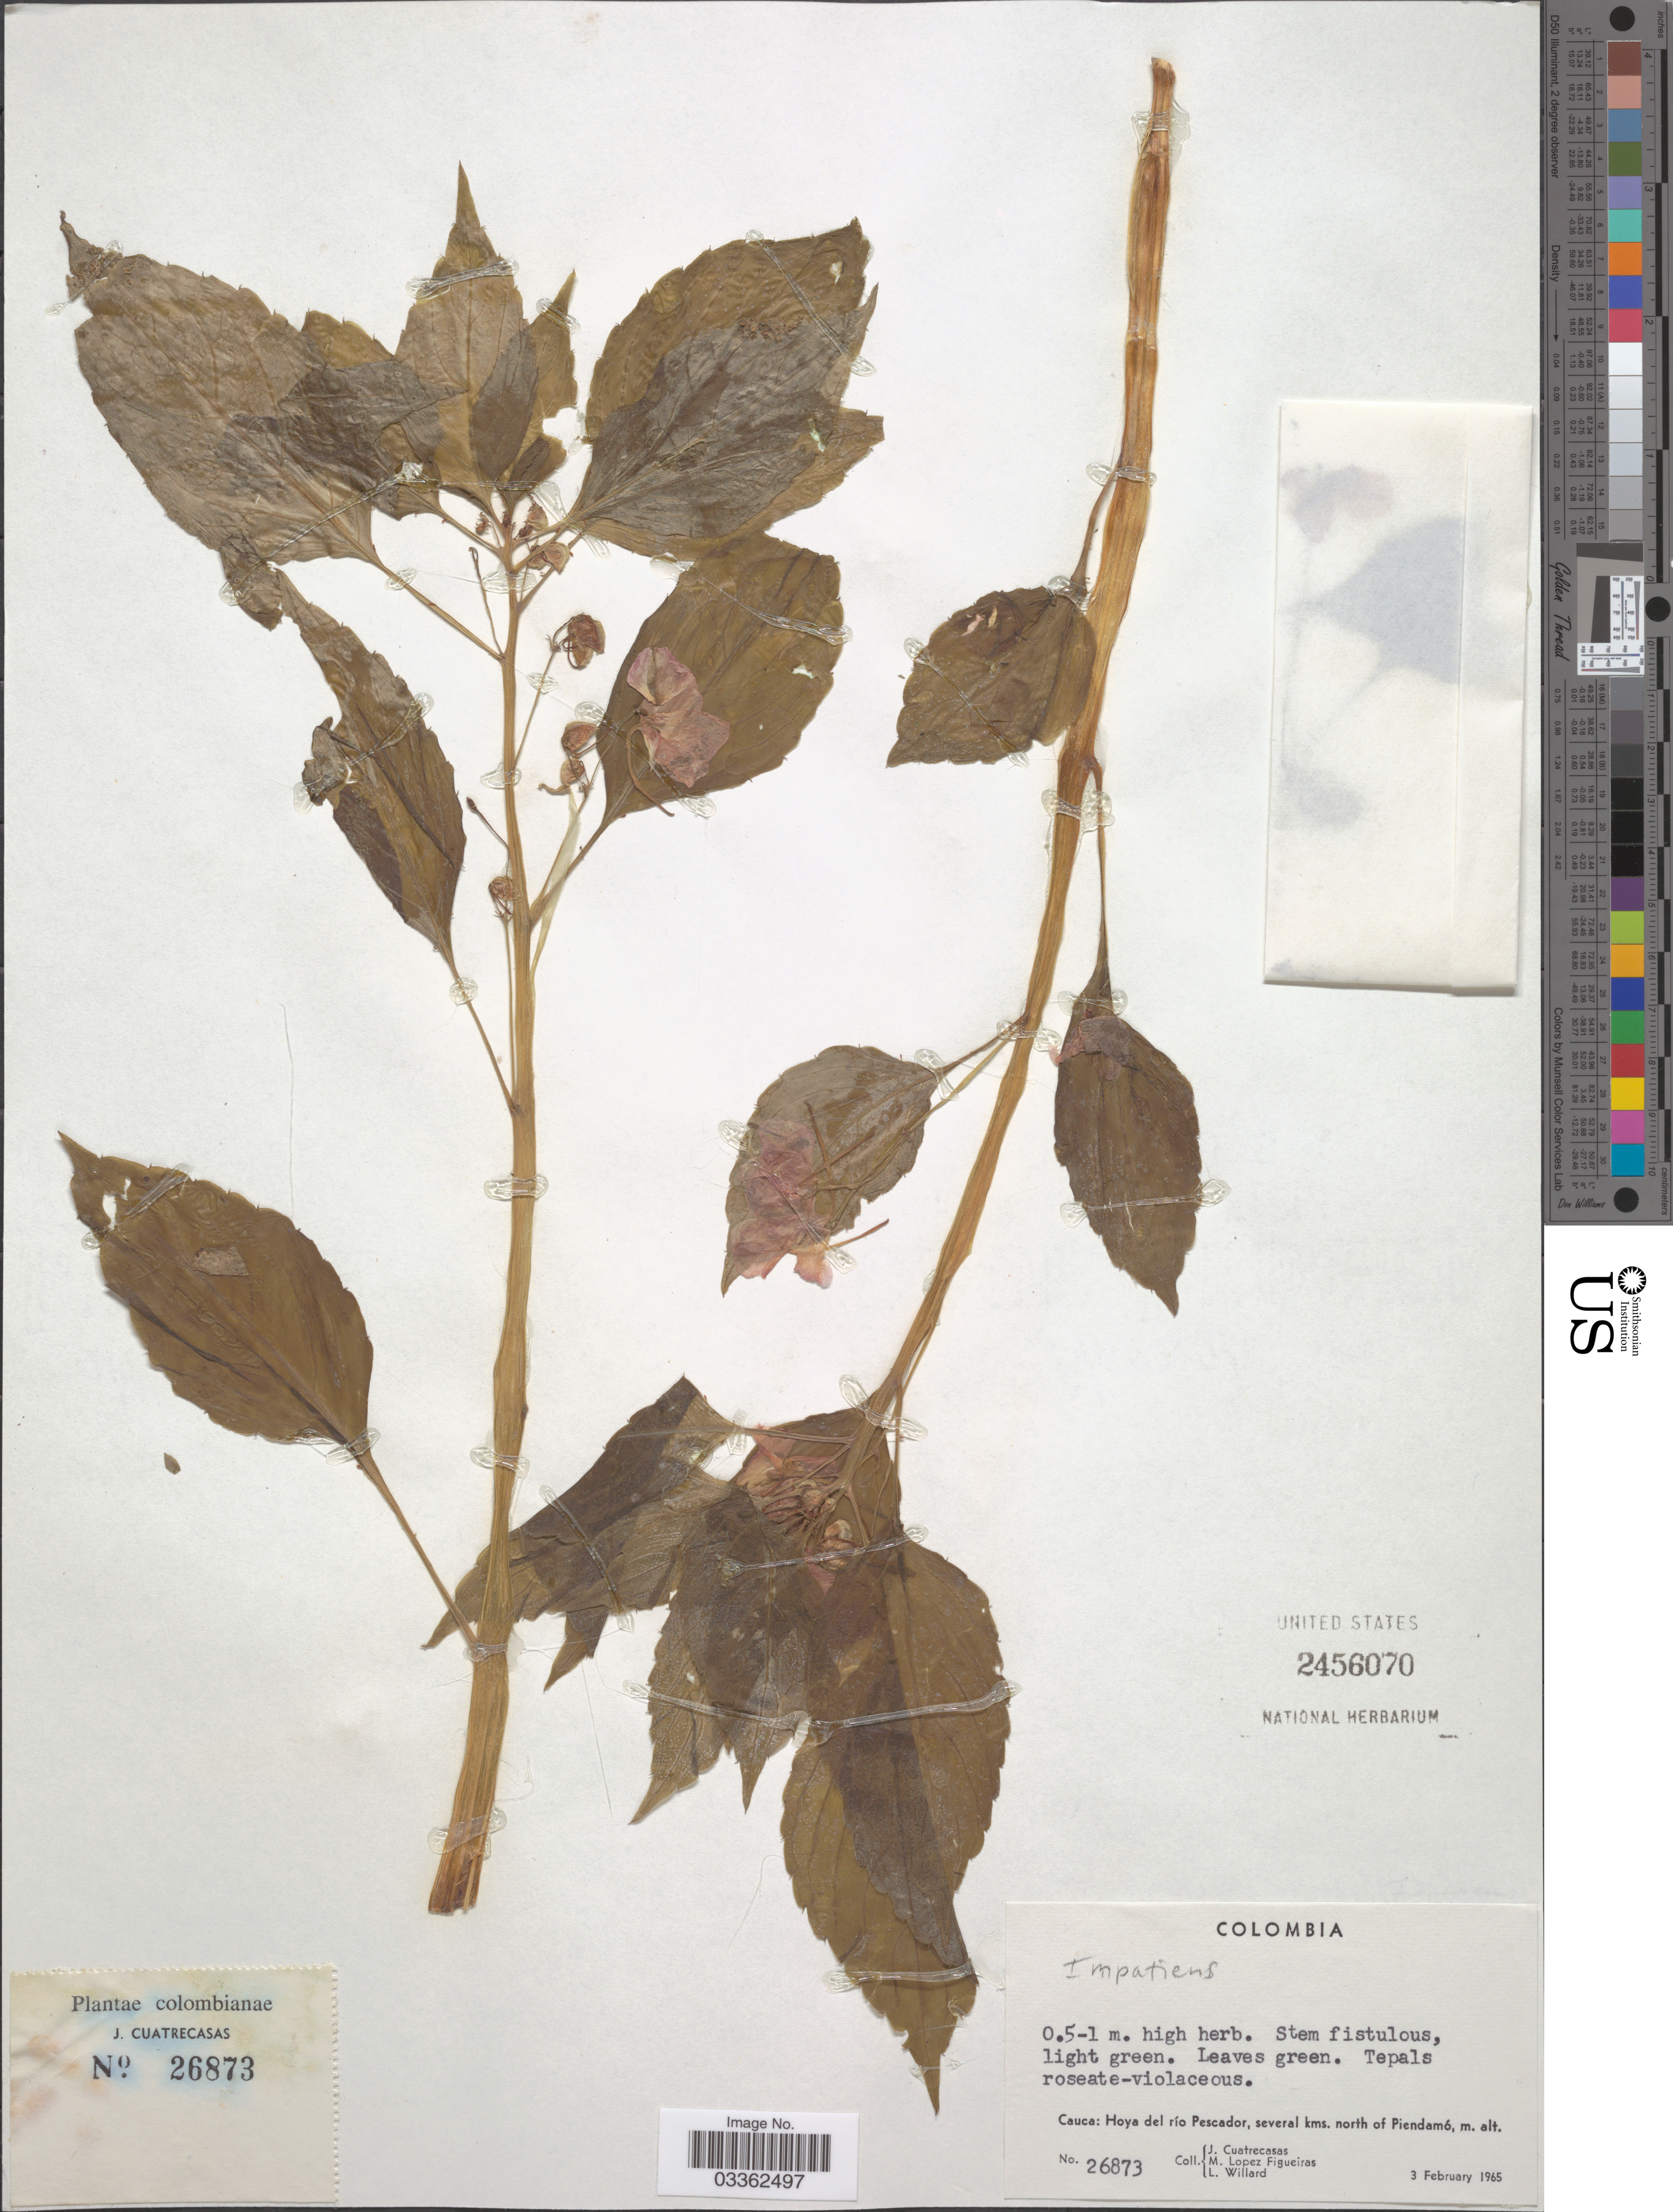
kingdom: Plantae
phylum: Tracheophyta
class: Magnoliopsida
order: Ericales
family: Balsaminaceae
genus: Impatiens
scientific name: Impatiens sp.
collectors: J. Cuatrecasas, M. López Figueiras & L. Willard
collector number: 26873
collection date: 1965-02-03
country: Colombia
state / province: Cauca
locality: Hoya del río Pescador, several kms. north of Piendamó.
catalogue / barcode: US 2456070